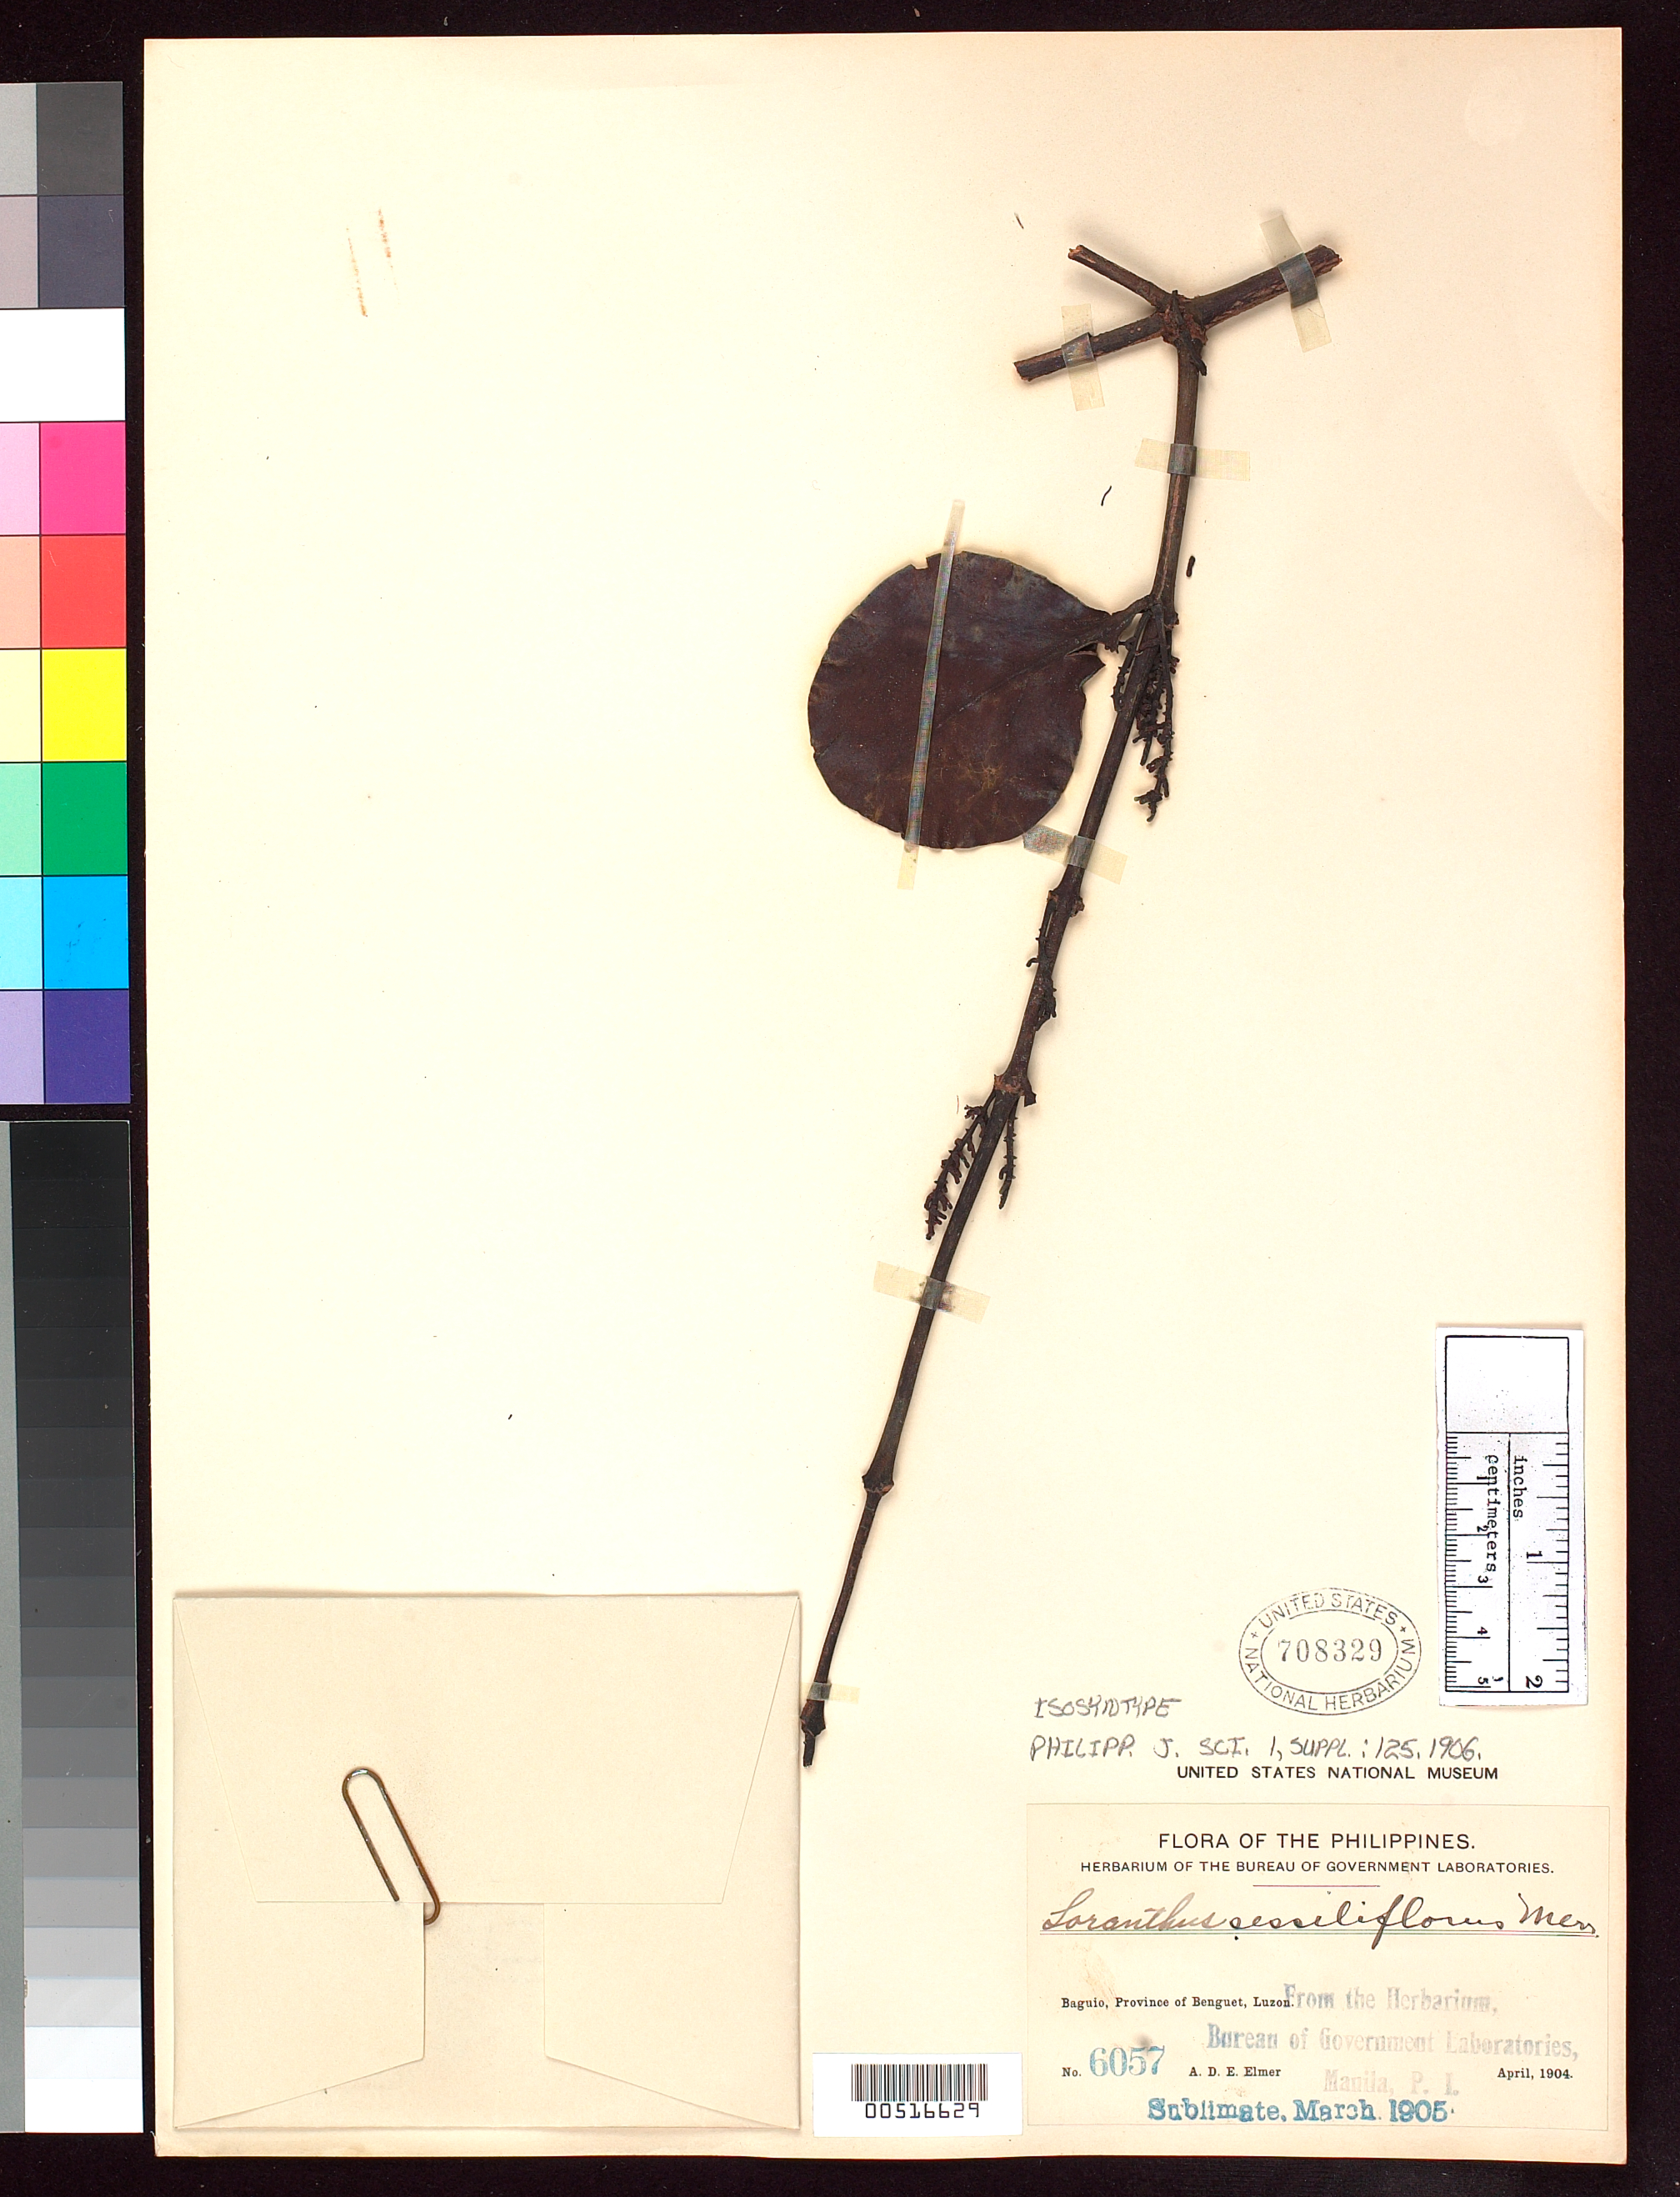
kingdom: Plantae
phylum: Tracheophyta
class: Magnoliopsida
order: Santalales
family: Loranthaceae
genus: Loranthus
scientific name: Loranthus sessiliflorus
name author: Merr.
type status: Isosyntype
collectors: A. D. E. Elmer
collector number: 6057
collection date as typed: Apr 1904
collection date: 1904-04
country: Philippines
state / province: Cordillera (Administrative Region)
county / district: Benguet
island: Luzon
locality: Baguio.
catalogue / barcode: US 708329